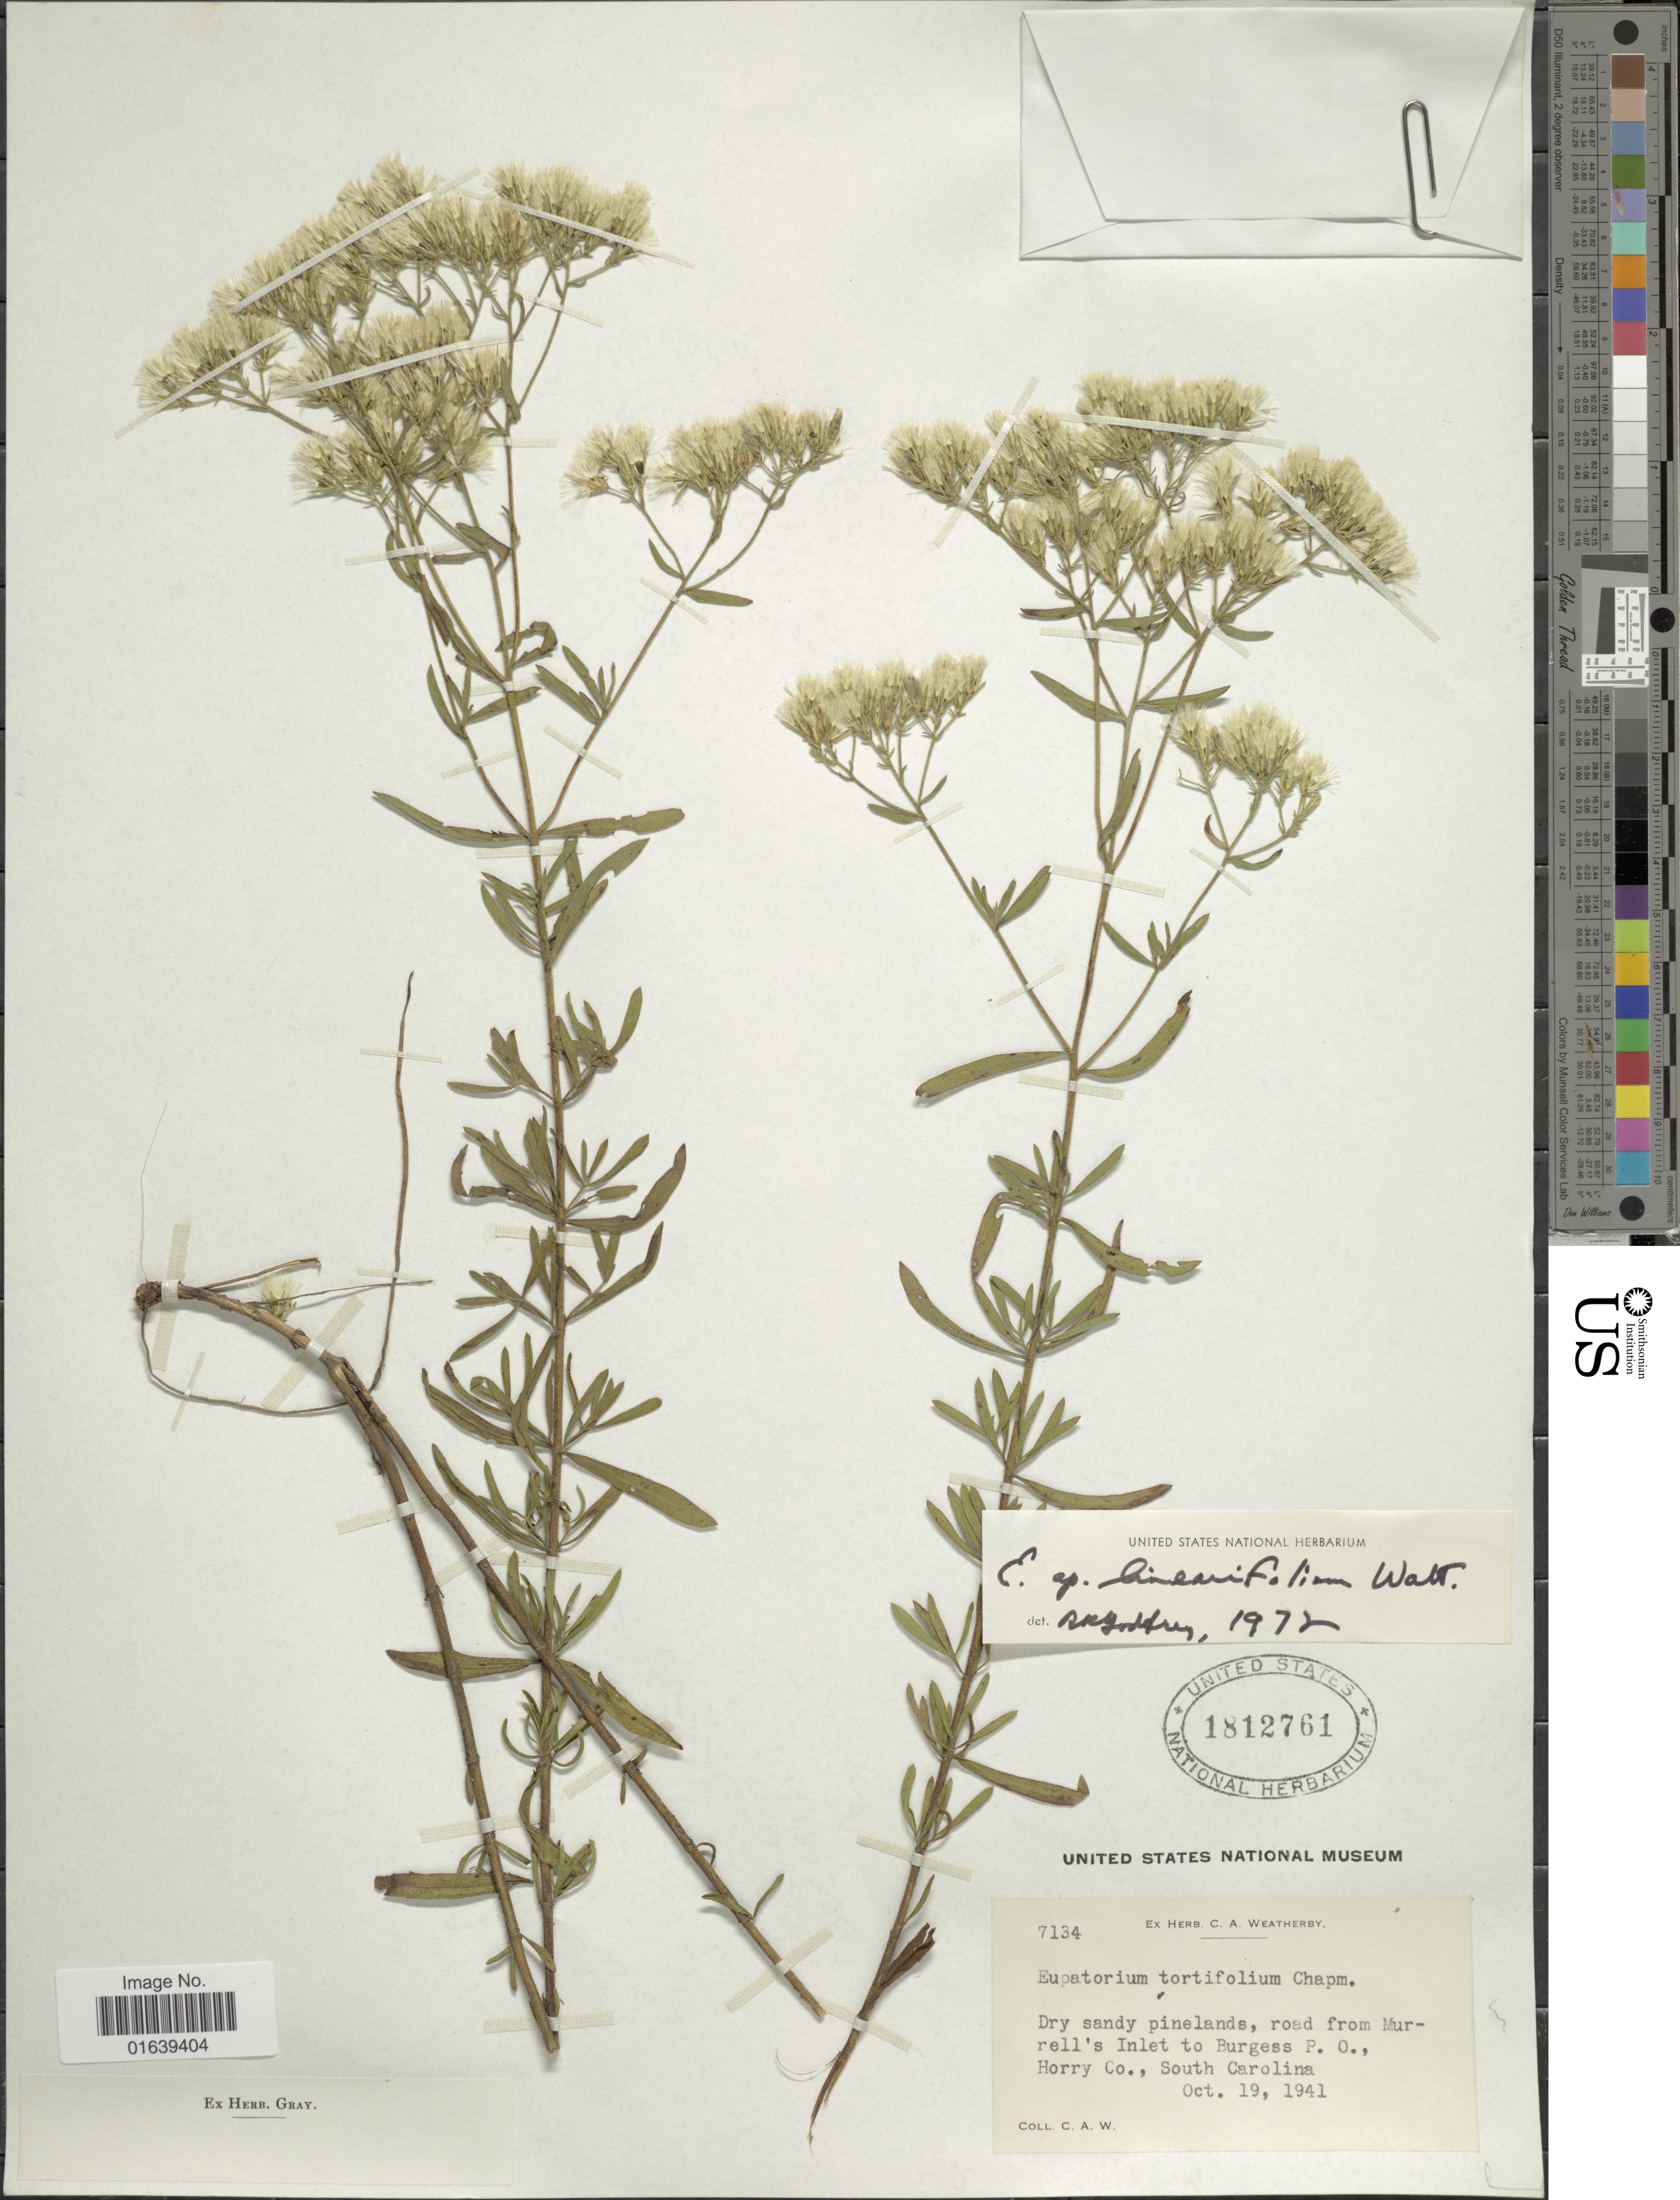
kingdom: Plantae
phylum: Tracheophyta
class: Magnoliopsida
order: Asterales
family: Asteraceae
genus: Eupatorium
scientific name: Eupatorium linearifolium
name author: Walter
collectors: C. A. Weatherby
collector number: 7134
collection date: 1941-10-19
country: United States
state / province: South Carolina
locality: Dry sandy pinelands, road from Murrell's Inlet to Burgess P. O., Horry Co., South Carolina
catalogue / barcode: US 1812761